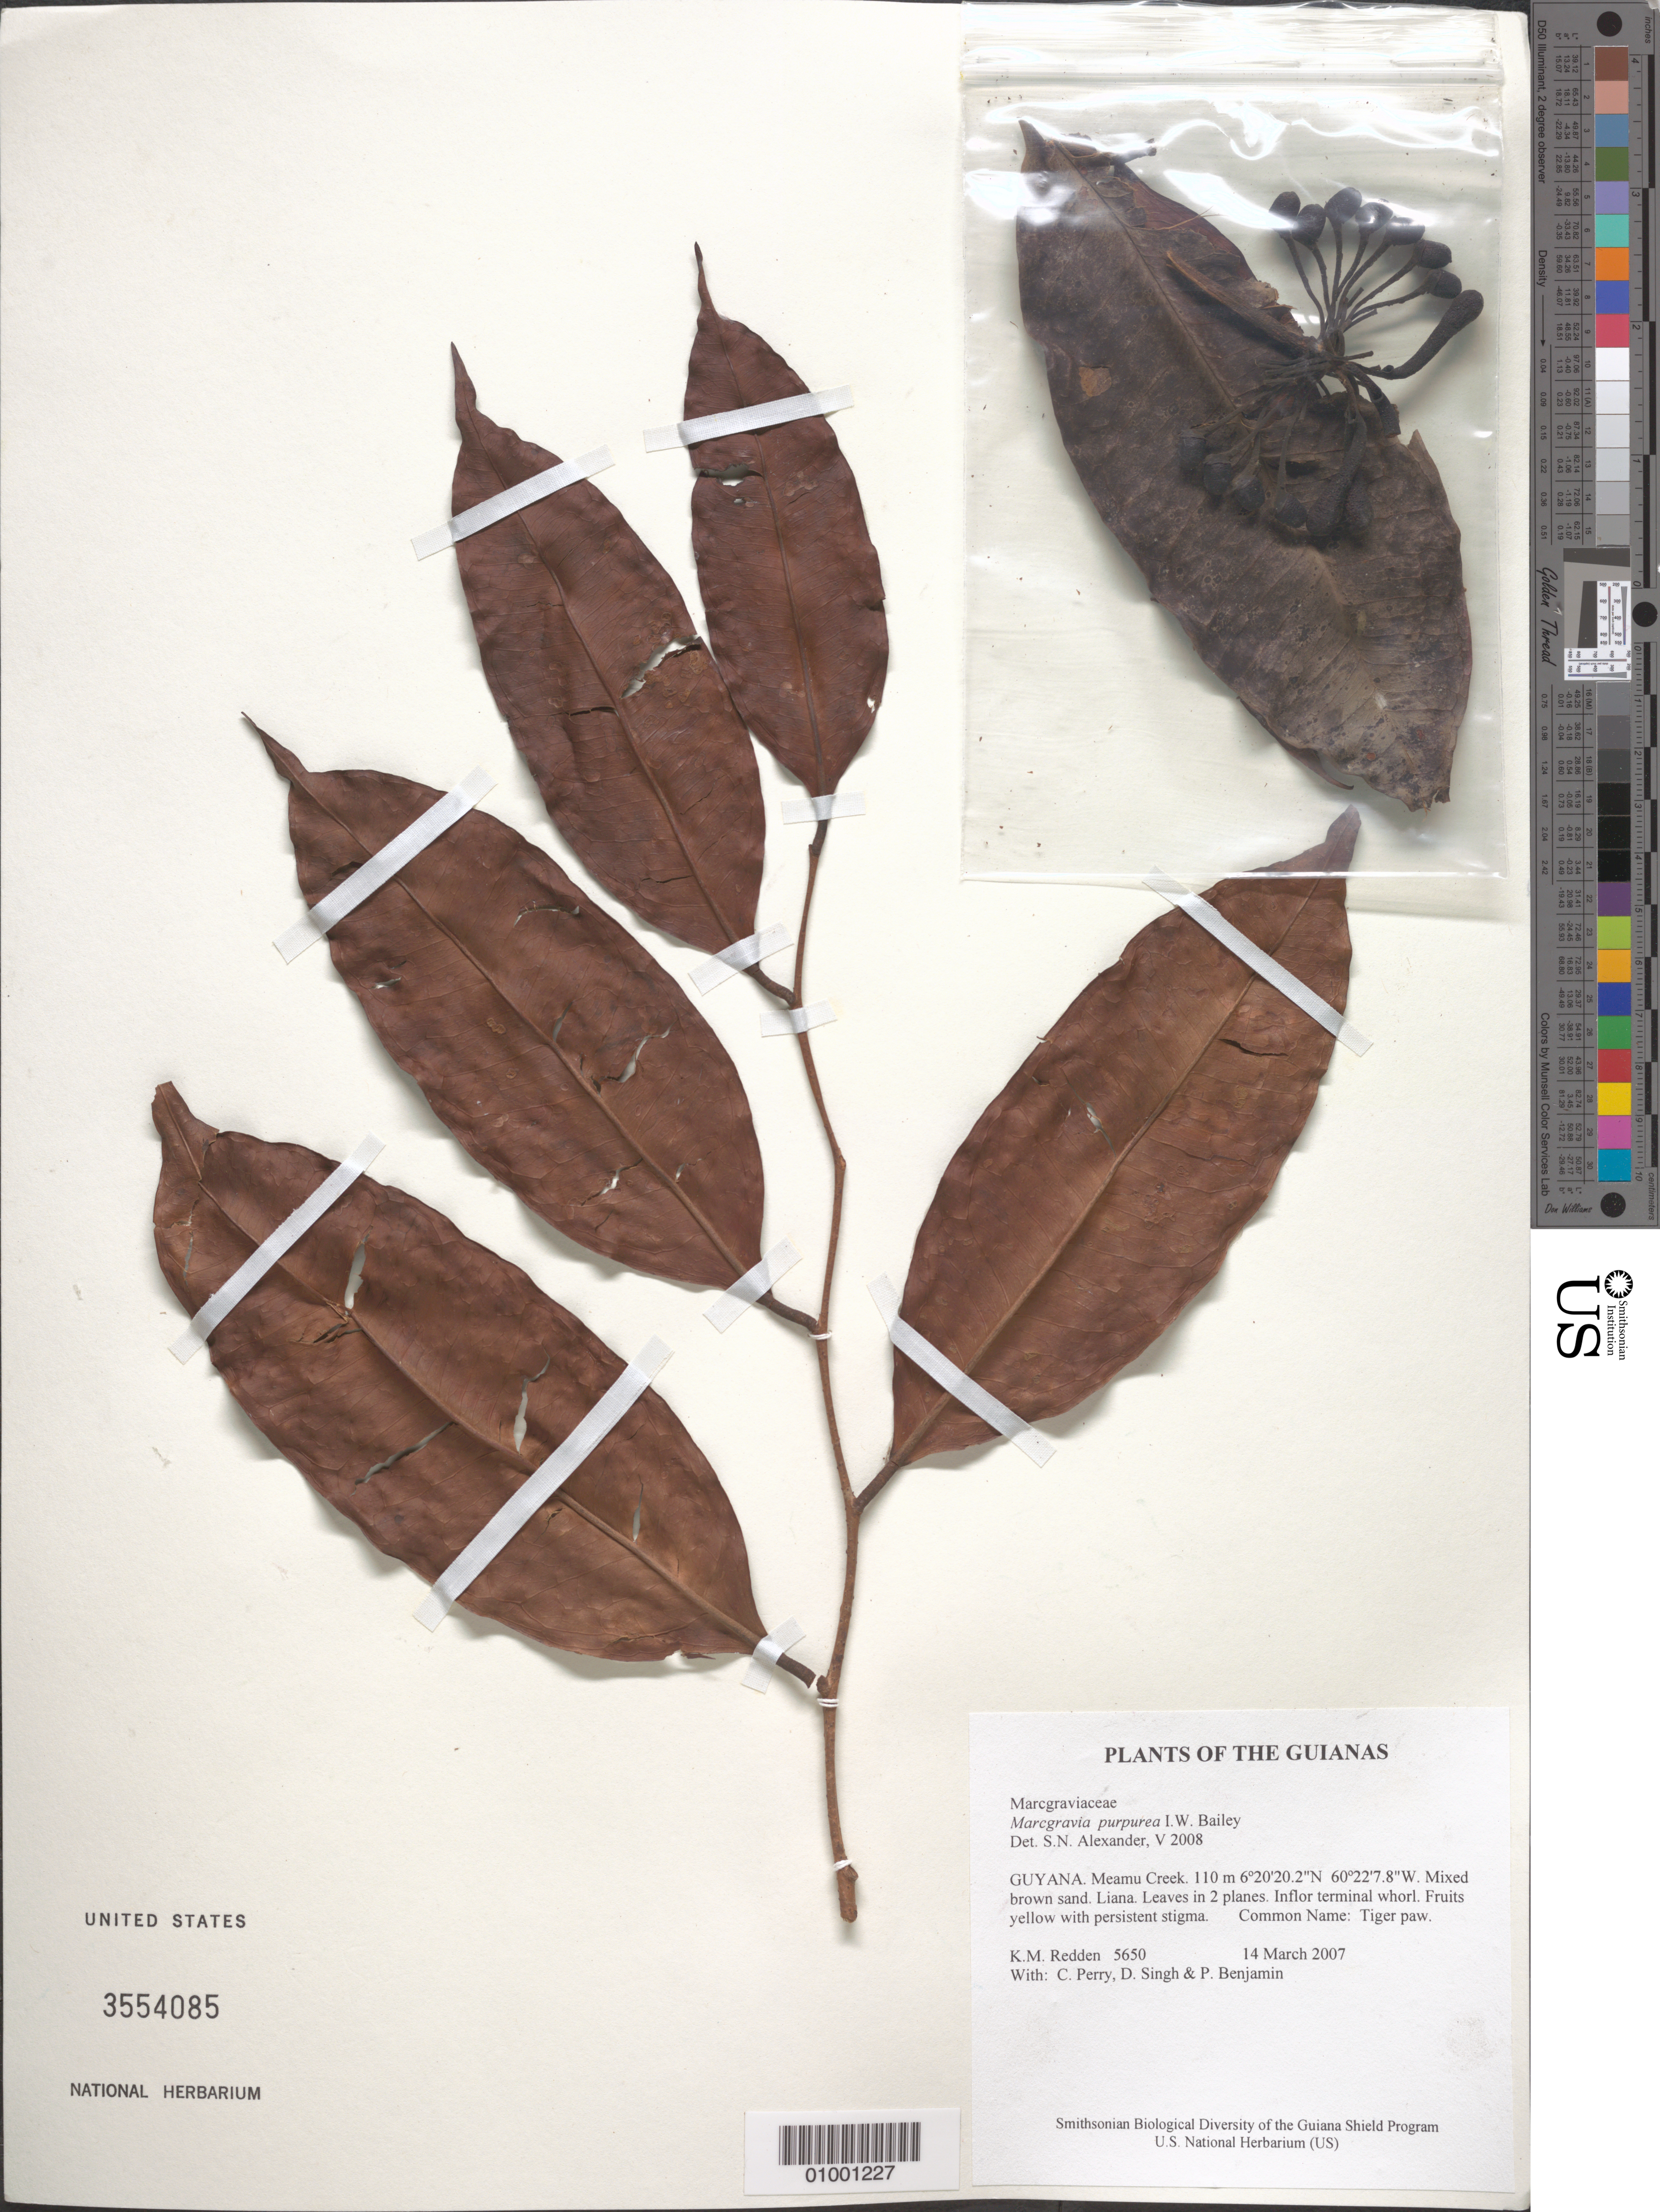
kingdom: Plantae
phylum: Tracheophyta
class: Magnoliopsida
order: Ericales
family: Marcgraviaceae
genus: Marcgravia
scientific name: Marcgravia purpurea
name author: I.W. Bailey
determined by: Alexander, S. N.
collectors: K. M. Redden, C. Perry, D. Singh & P. Benjamin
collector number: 5650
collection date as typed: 14 March 2007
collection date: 2007-03-14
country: Guyana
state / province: Cuyuni-Mazaruni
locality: Meamu Creek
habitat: Mixed brown sand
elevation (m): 110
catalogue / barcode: US 3554085